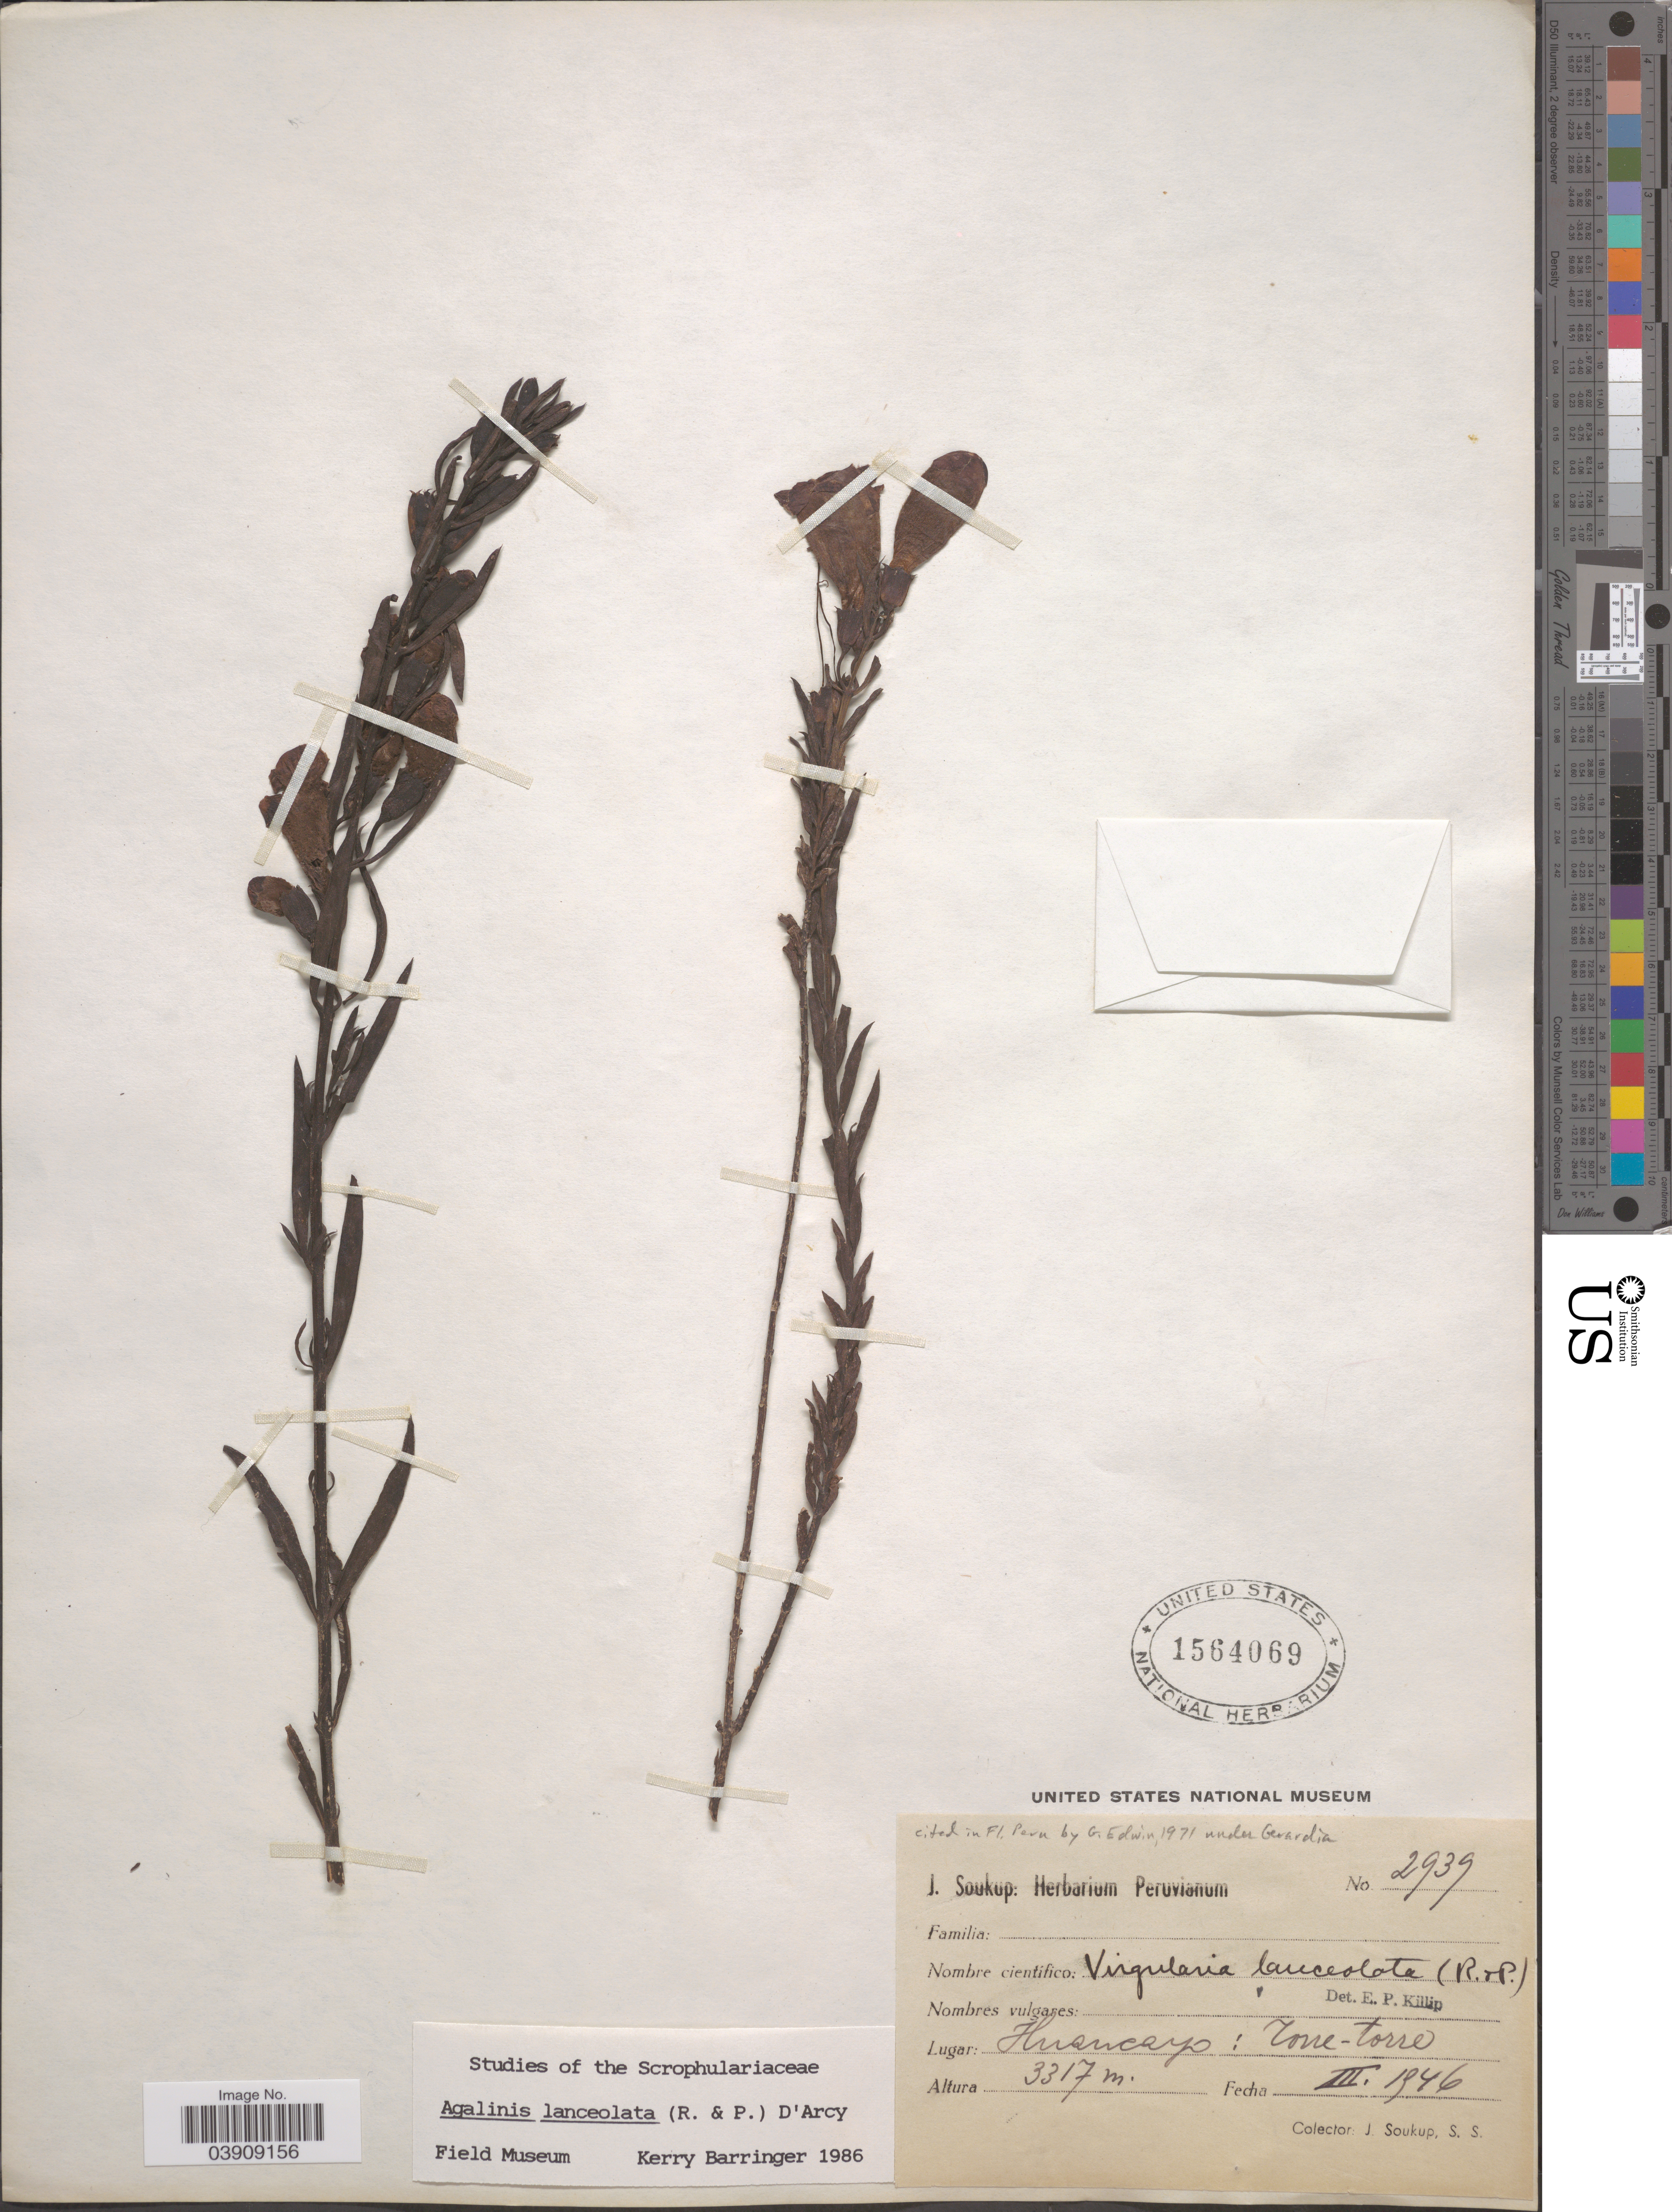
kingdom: Plantae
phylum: Tracheophyta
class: Magnoliopsida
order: Lamiales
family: Orobanchaceae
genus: Agalinis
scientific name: Agalinis lanceolata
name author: (Ruiz & Pav.) D'Arcy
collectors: J. Soukup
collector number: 2939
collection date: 1946-03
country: Peru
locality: Huancayo: Torre Torre.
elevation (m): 3317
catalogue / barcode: US 1564069